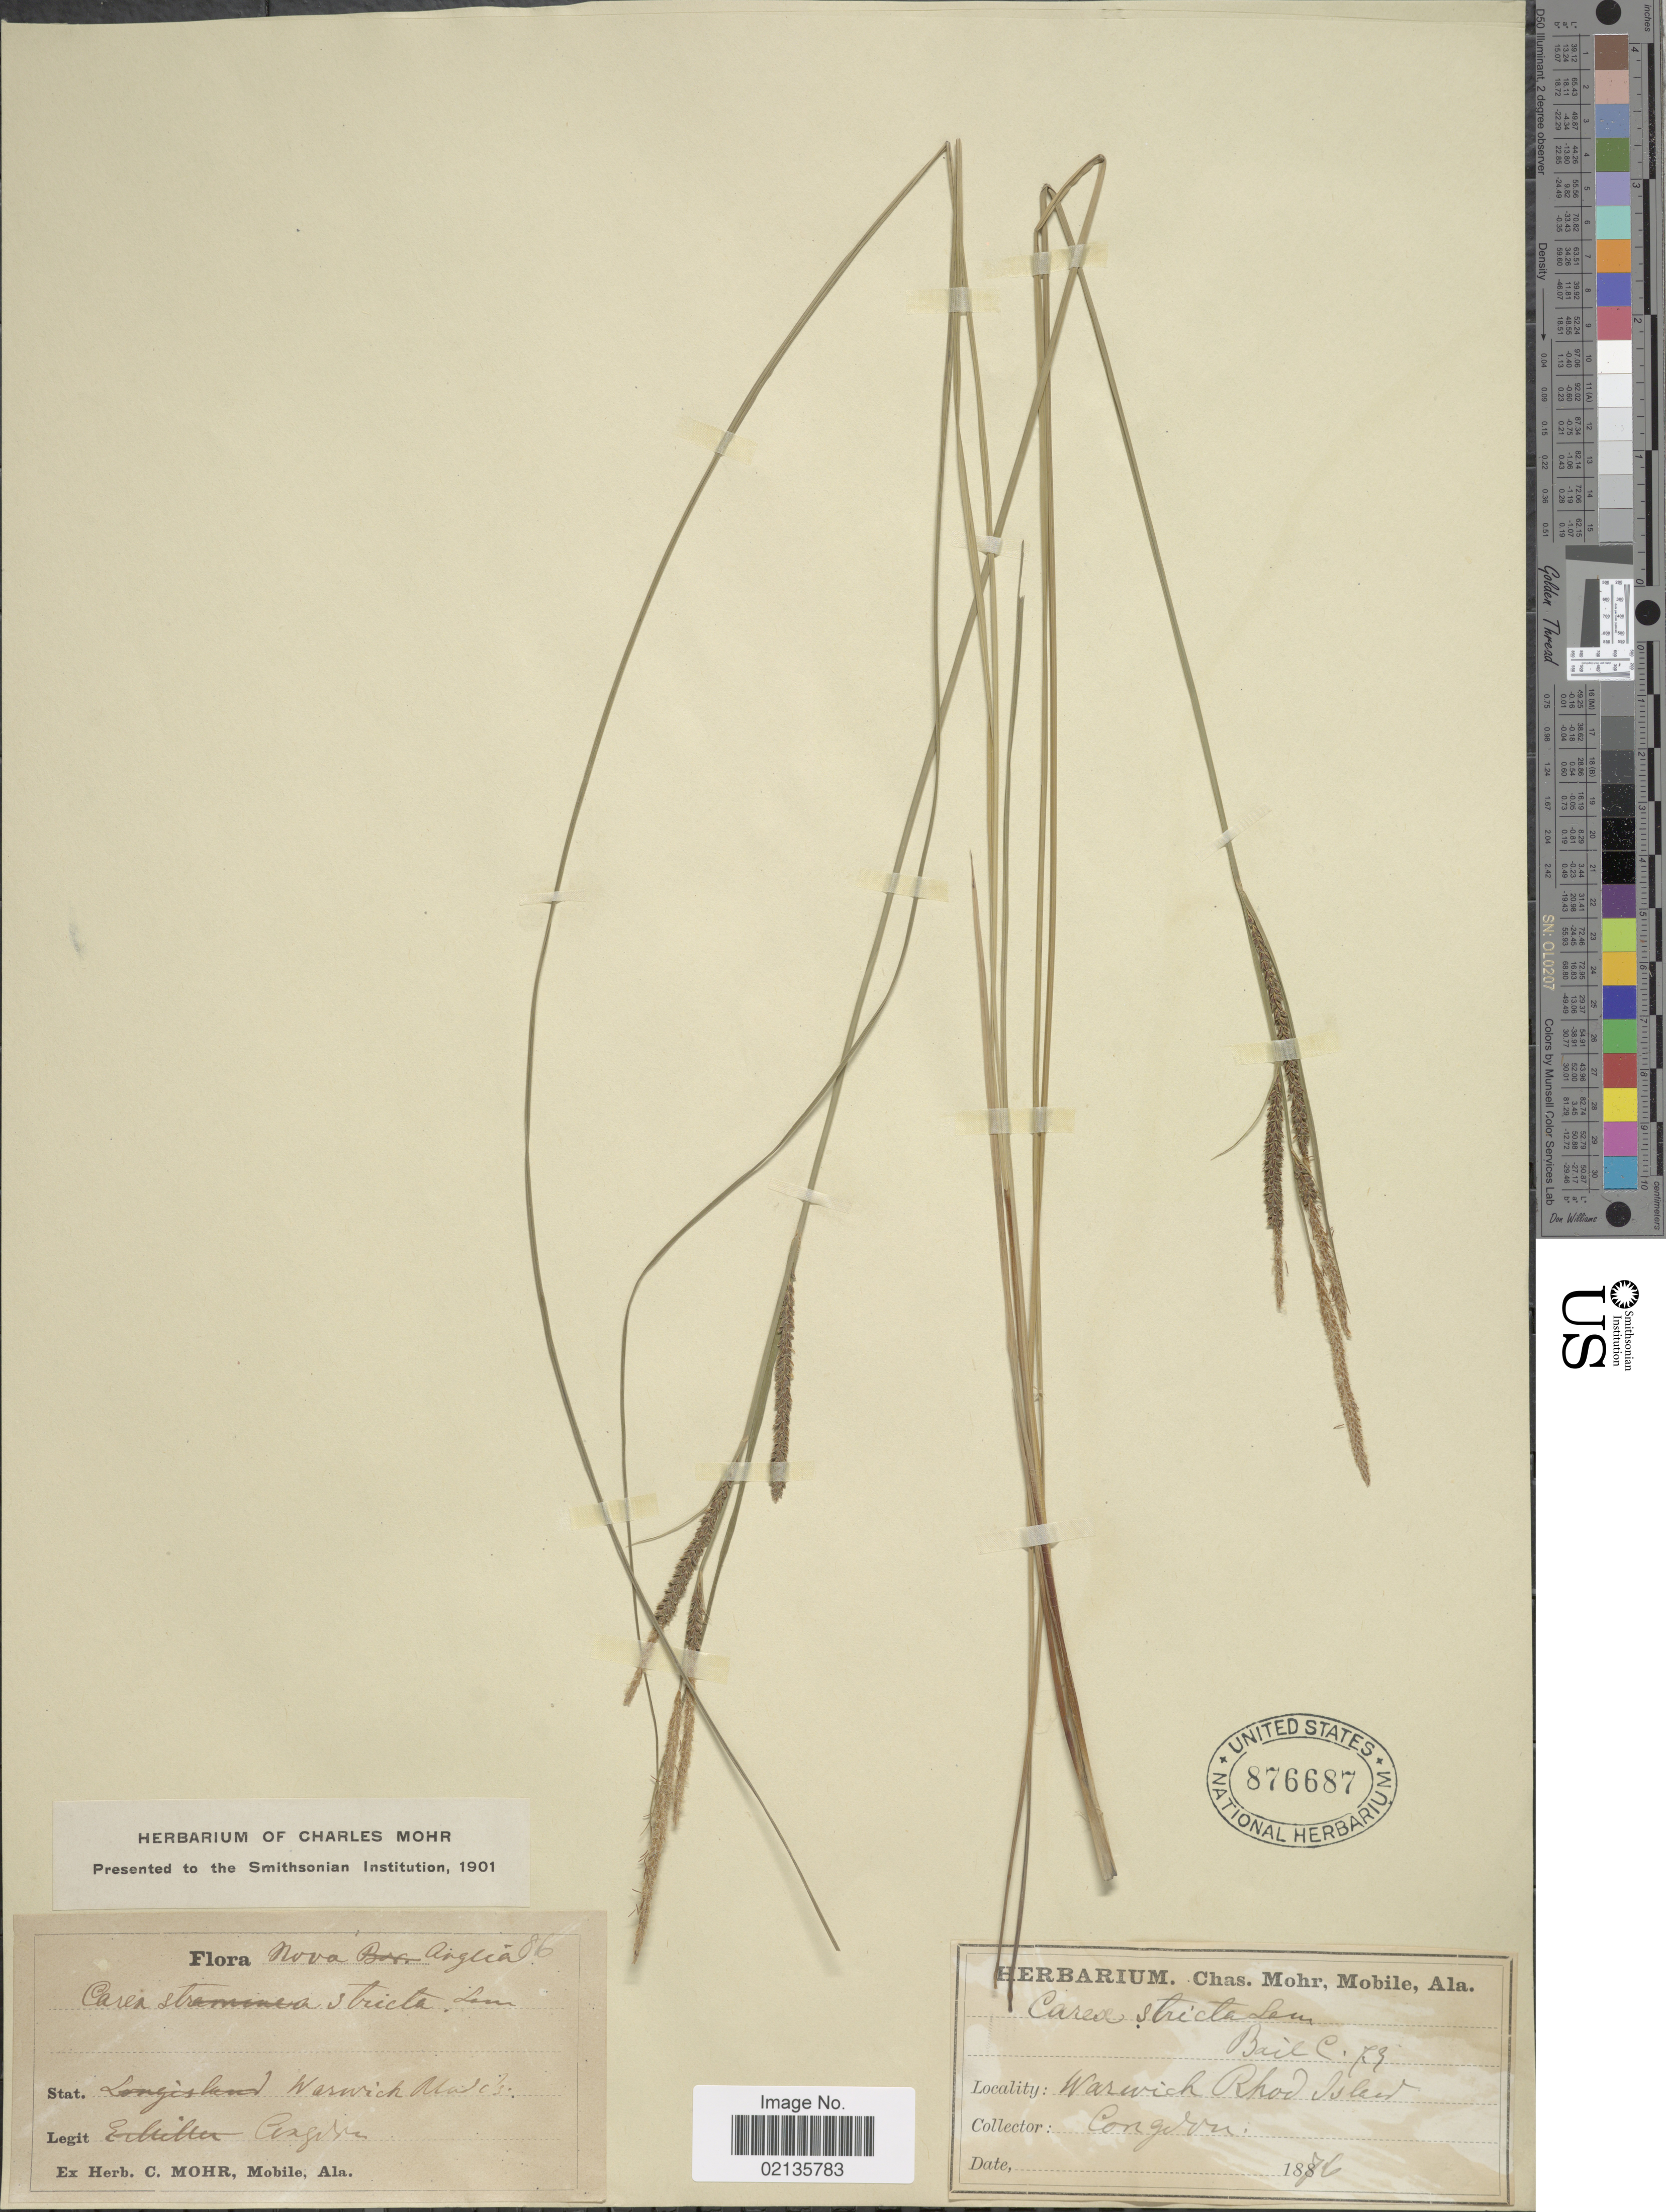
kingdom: Plantae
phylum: Tracheophyta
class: Liliopsida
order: Poales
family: Cyperaceae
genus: Carex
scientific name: Carex stricta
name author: Lam.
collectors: Congdon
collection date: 1876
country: United States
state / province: Rhode Island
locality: Warwich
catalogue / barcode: US 876687